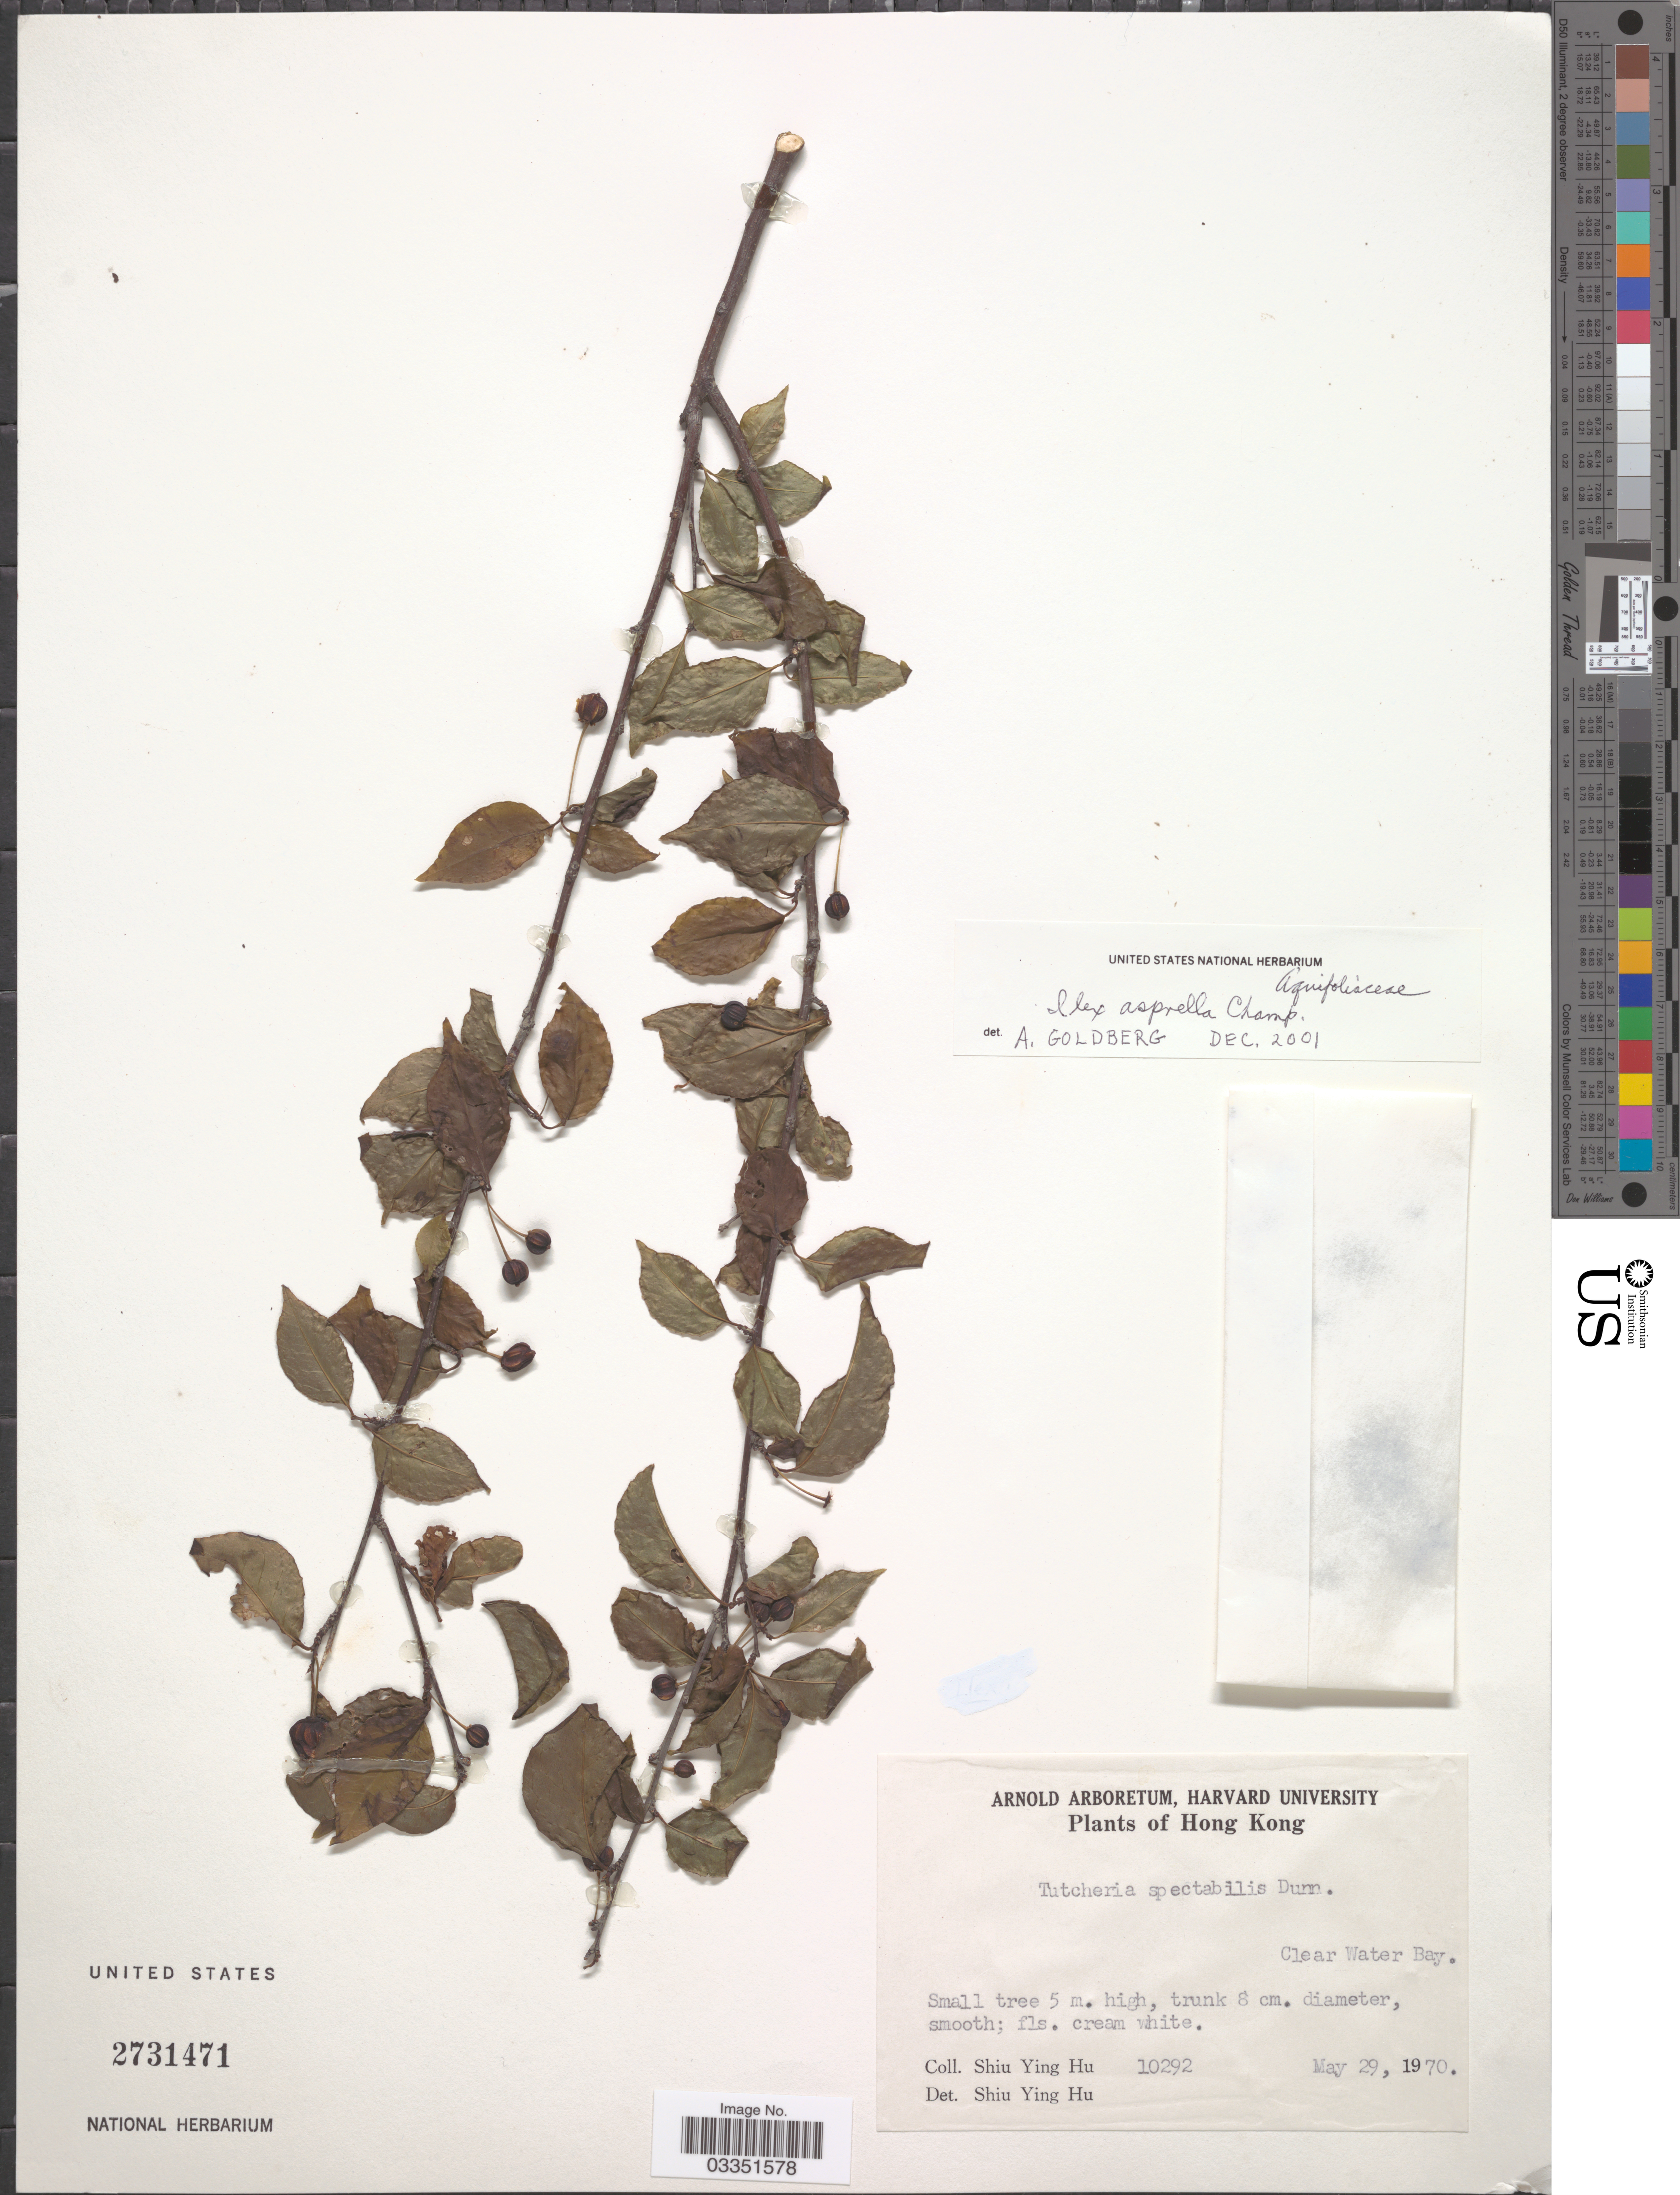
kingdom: Plantae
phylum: Tracheophyta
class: Magnoliopsida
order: Aquifoliales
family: Aquifoliaceae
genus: Ilex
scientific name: Ilex asperula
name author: Mart.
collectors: S. Y. Hu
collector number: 10292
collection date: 1970-05-29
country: China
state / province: Hong Kong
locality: Clear Water Bay.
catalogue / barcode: US 2731471